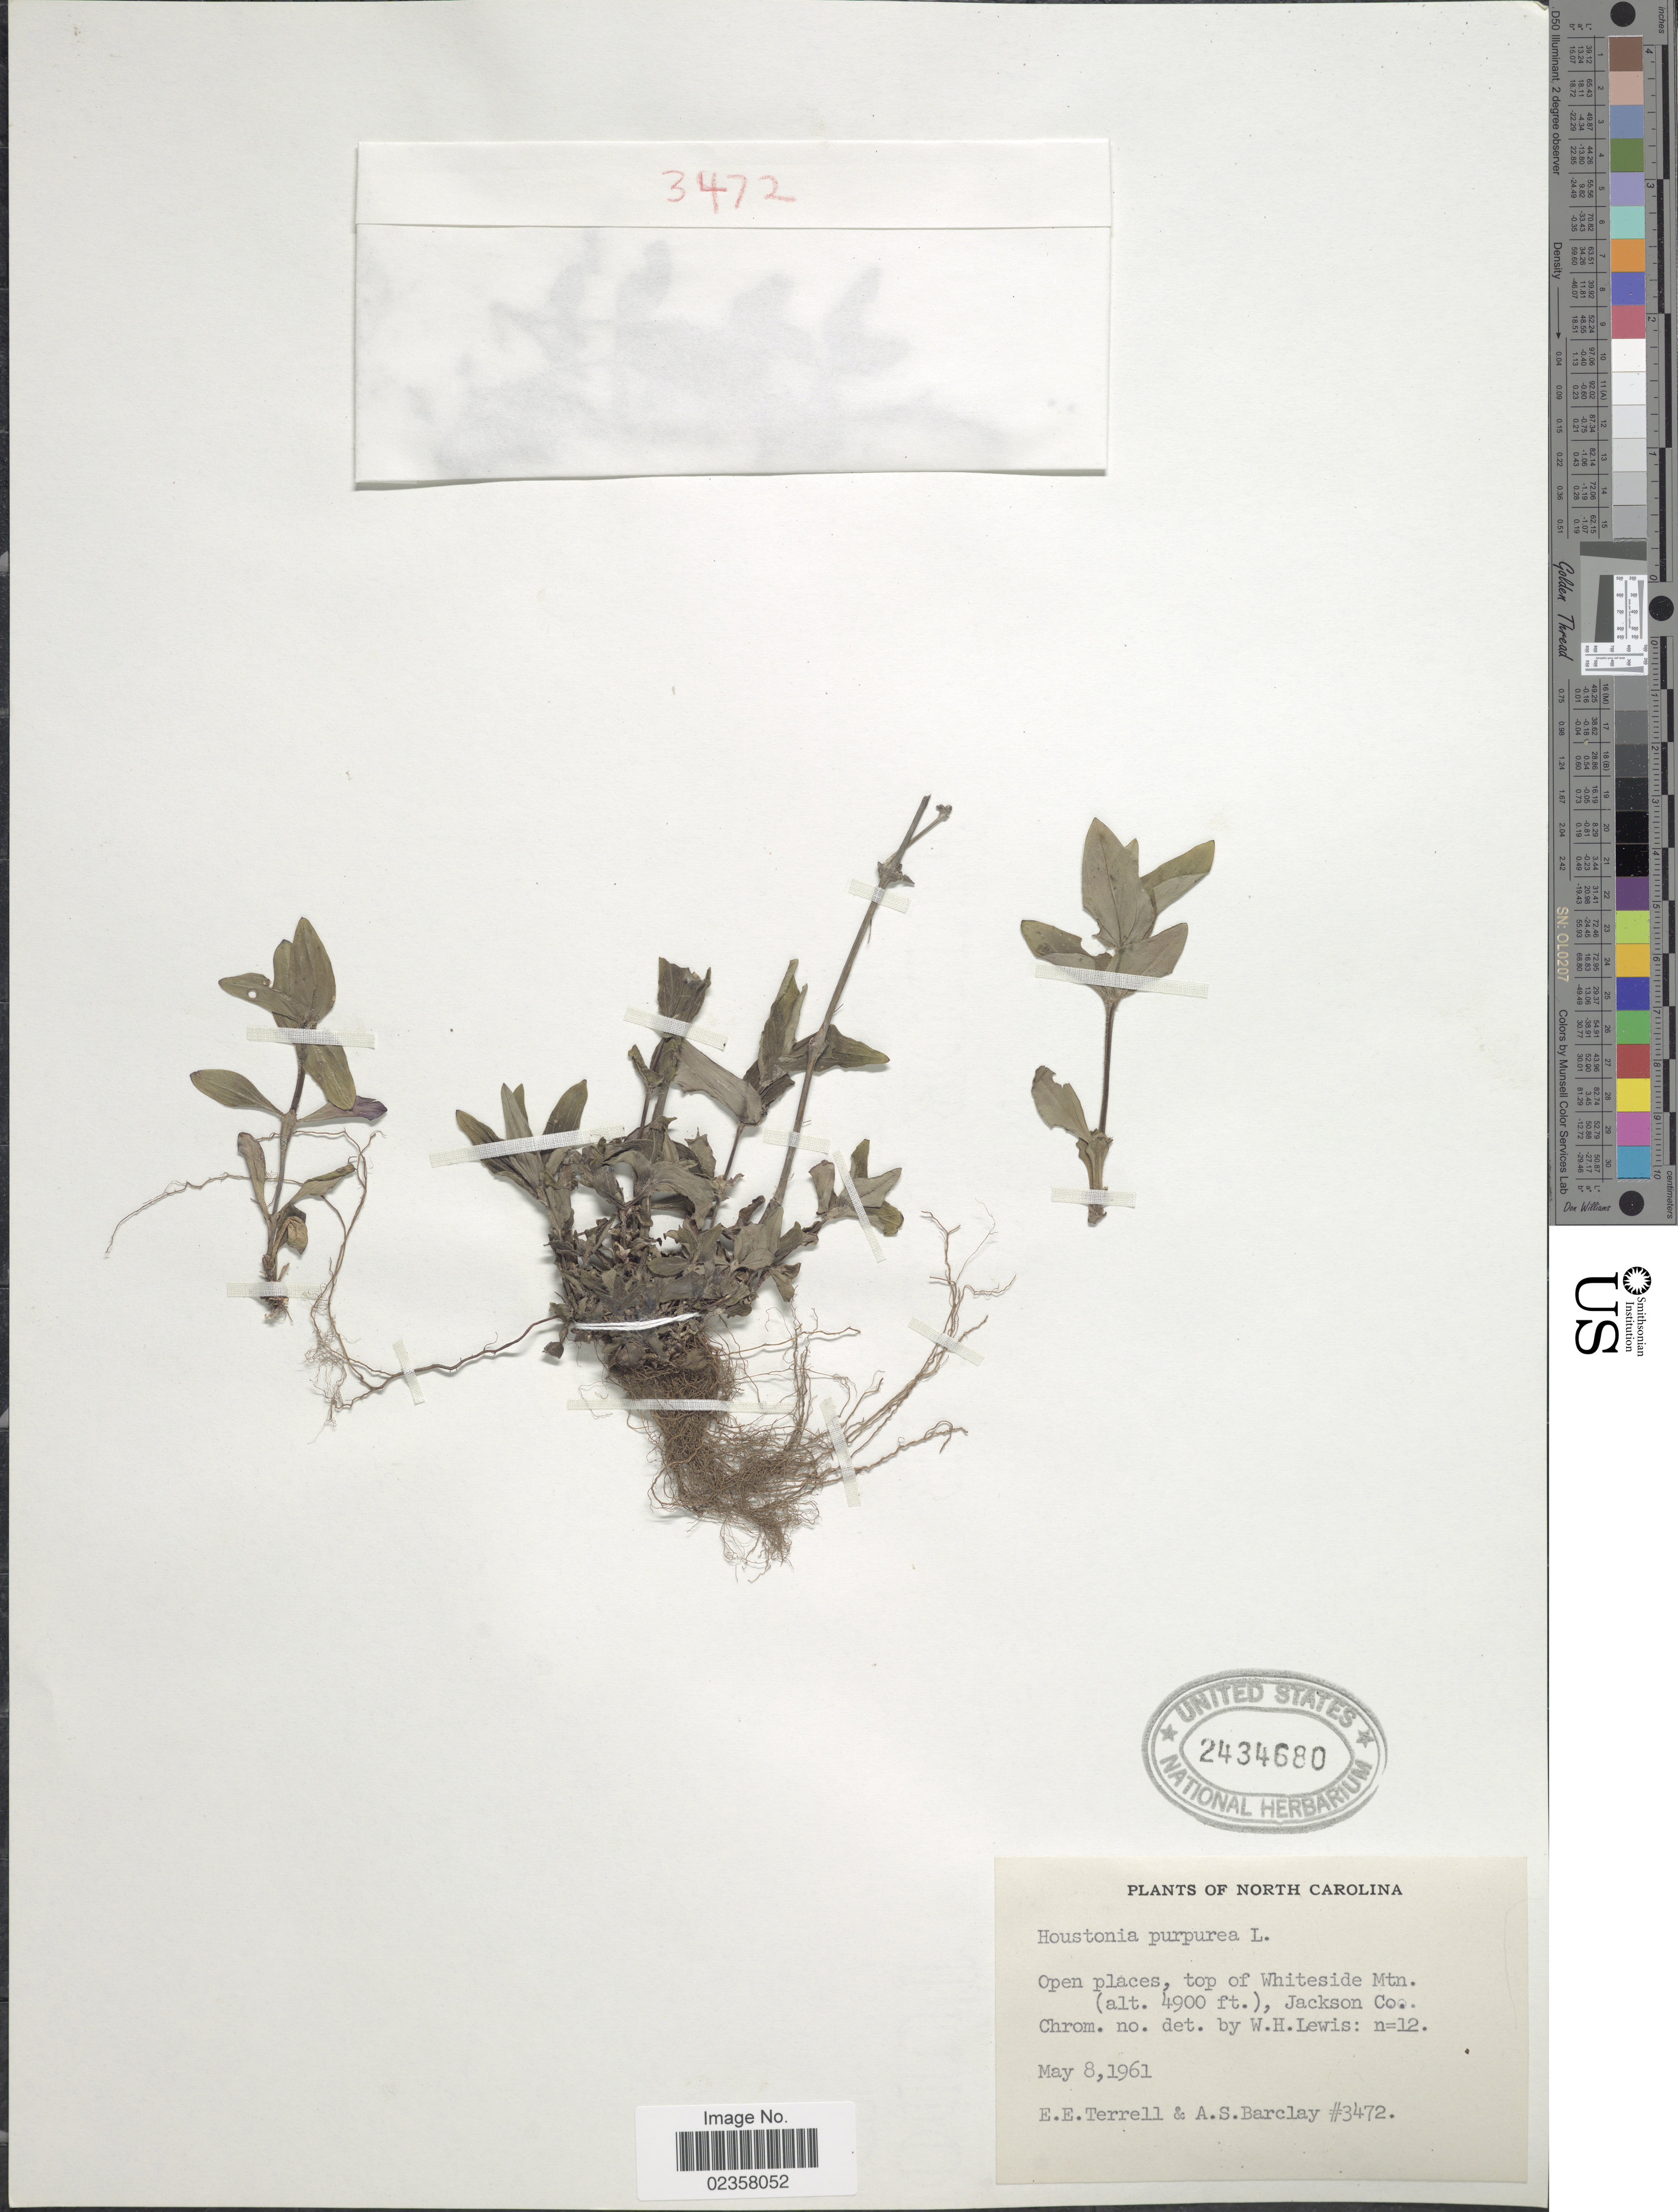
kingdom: Plantae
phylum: Tracheophyta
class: Magnoliopsida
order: Gentianales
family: Rubiaceae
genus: Houstonia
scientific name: Houstonia purpurea var. purpurea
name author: L.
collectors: E. E. Terrell & A. S. Barclay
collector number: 3472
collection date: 1961-05-08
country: United States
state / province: North Carolina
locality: Open places, top of Whiteside Mtn., Jackson Co.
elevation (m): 1494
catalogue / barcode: US 2434680